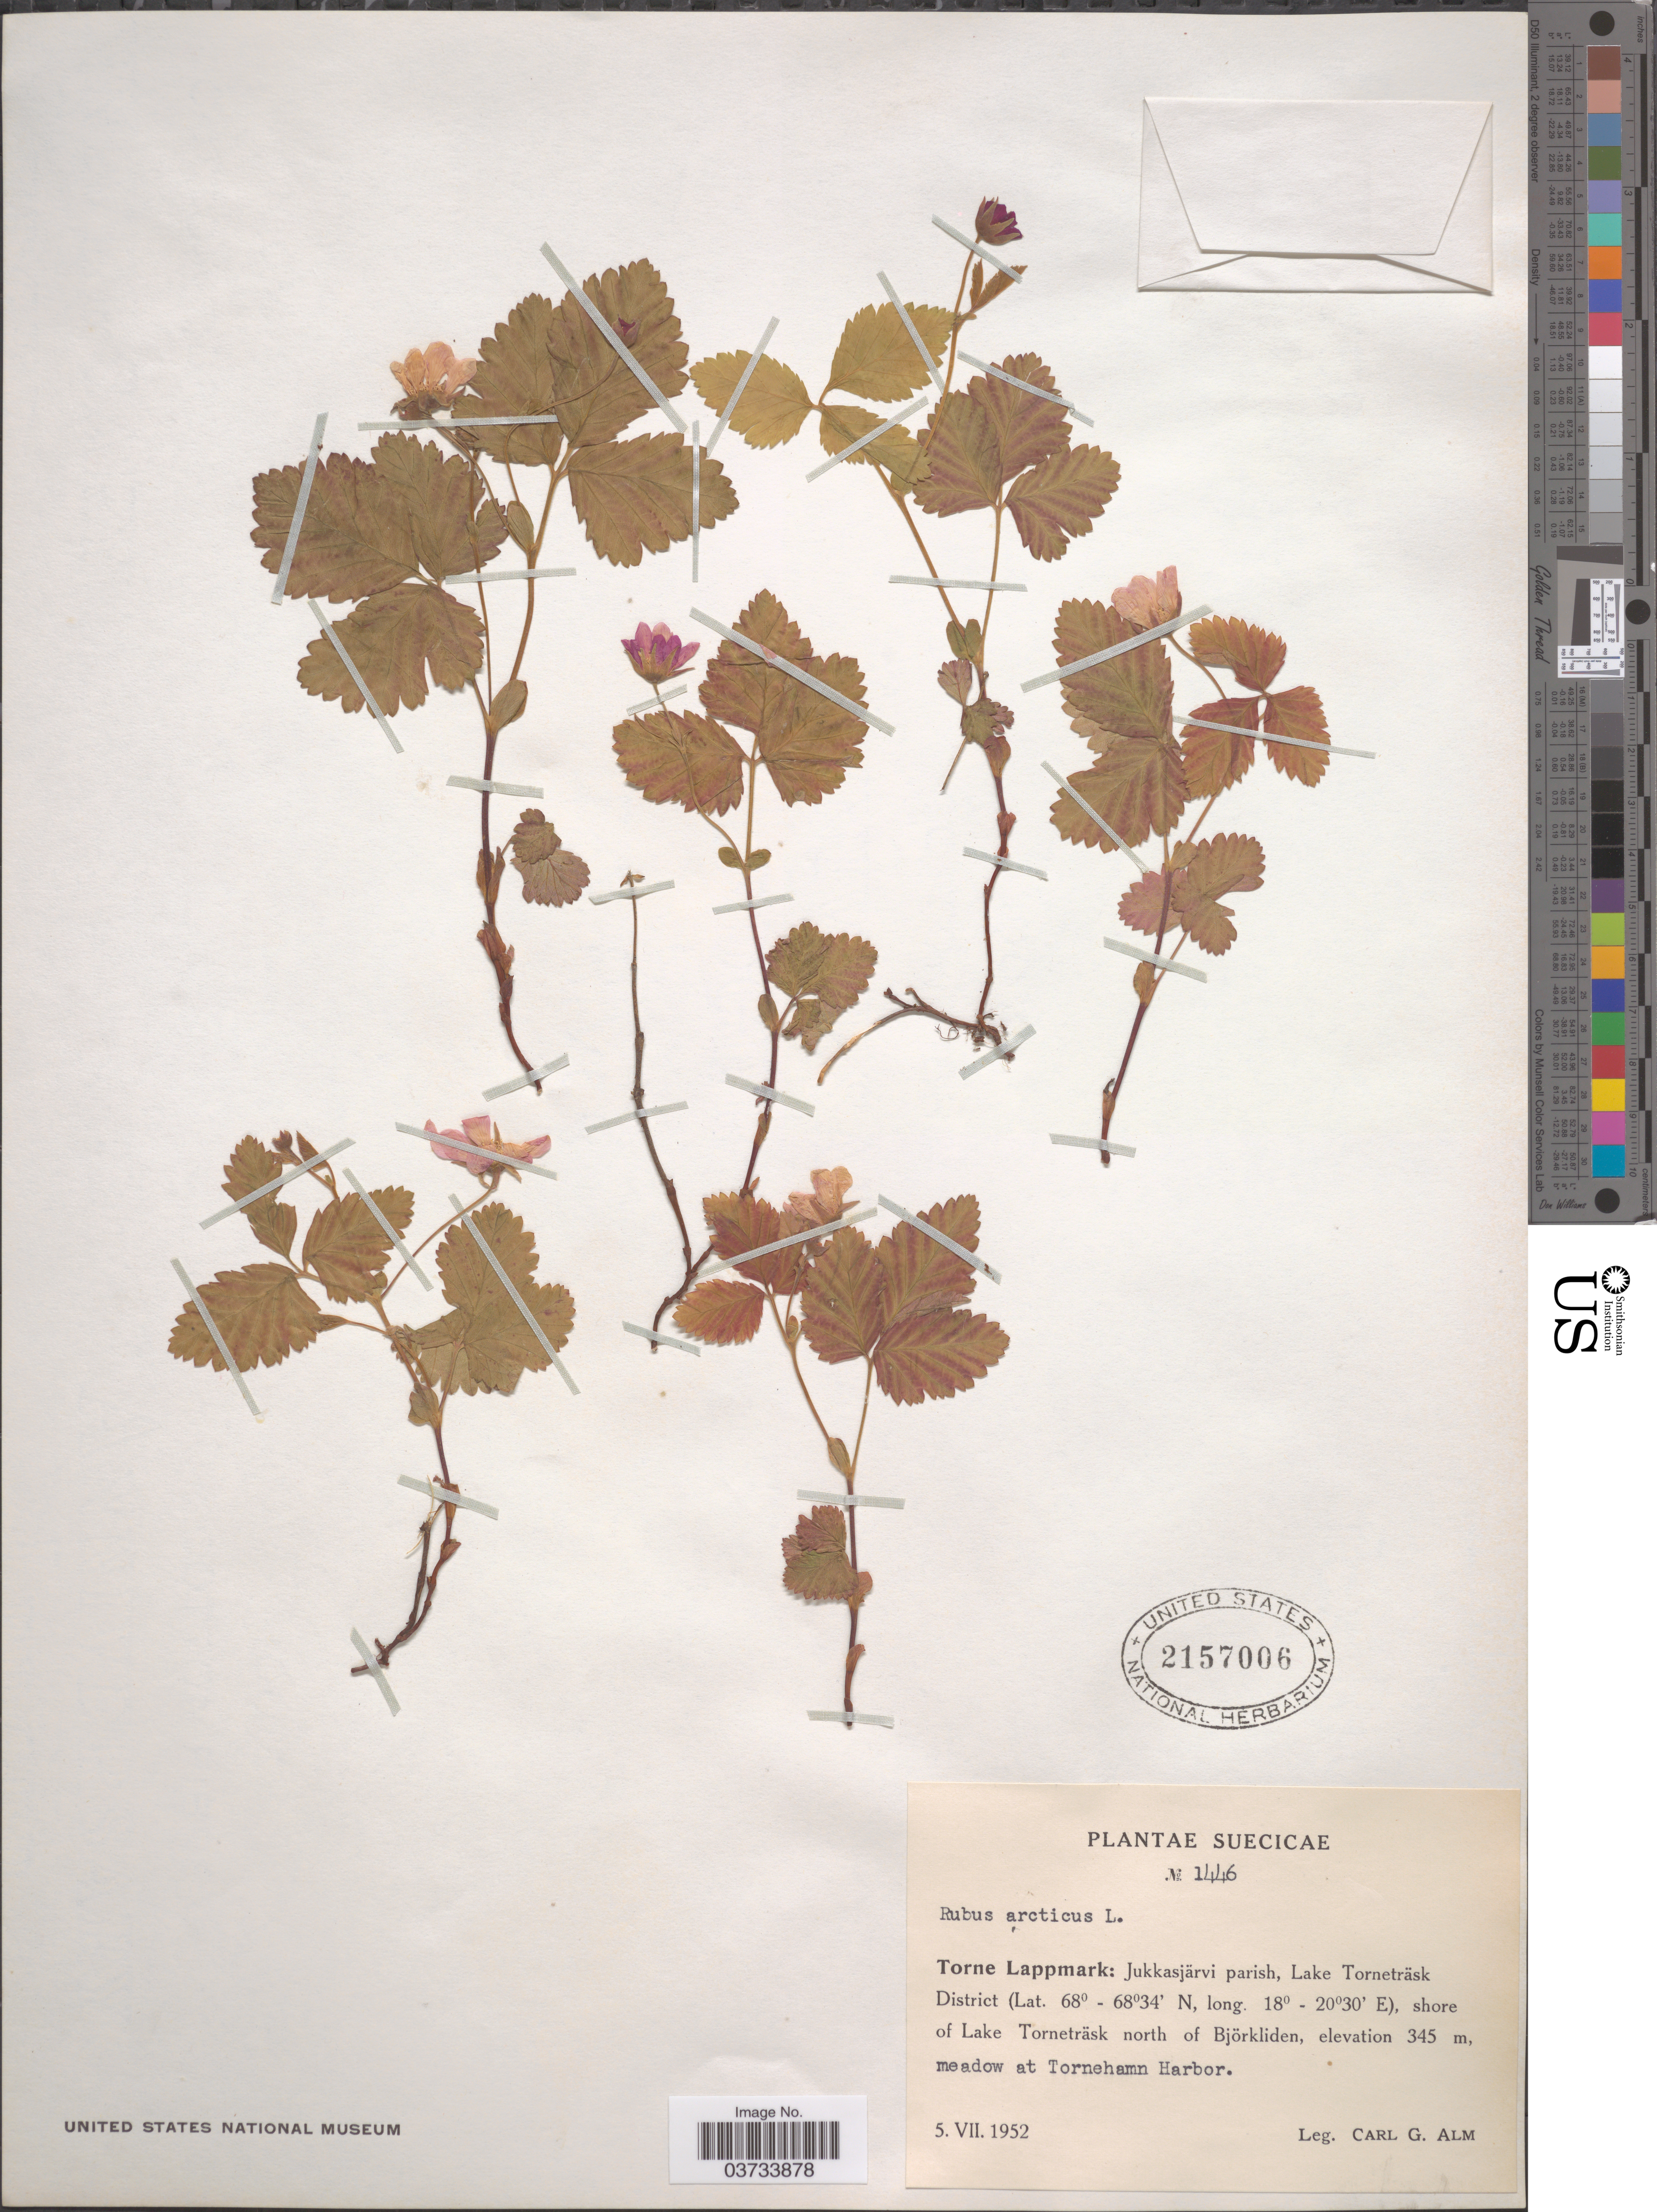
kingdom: Plantae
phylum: Tracheophyta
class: Magnoliopsida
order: Rosales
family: Rosaceae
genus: Rubus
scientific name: Rubus arcticus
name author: L.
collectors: C. G. Alm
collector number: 1446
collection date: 1952-07-05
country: Sweden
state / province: Norrbotten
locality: Suecicae. Torne Lappmark: Jukkasjärvi parish, Lake Torneträsk District, shore of Lake Torneträsk north of Björkliden, meadow at Tornehamn Harbor.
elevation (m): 345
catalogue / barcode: US 2157006